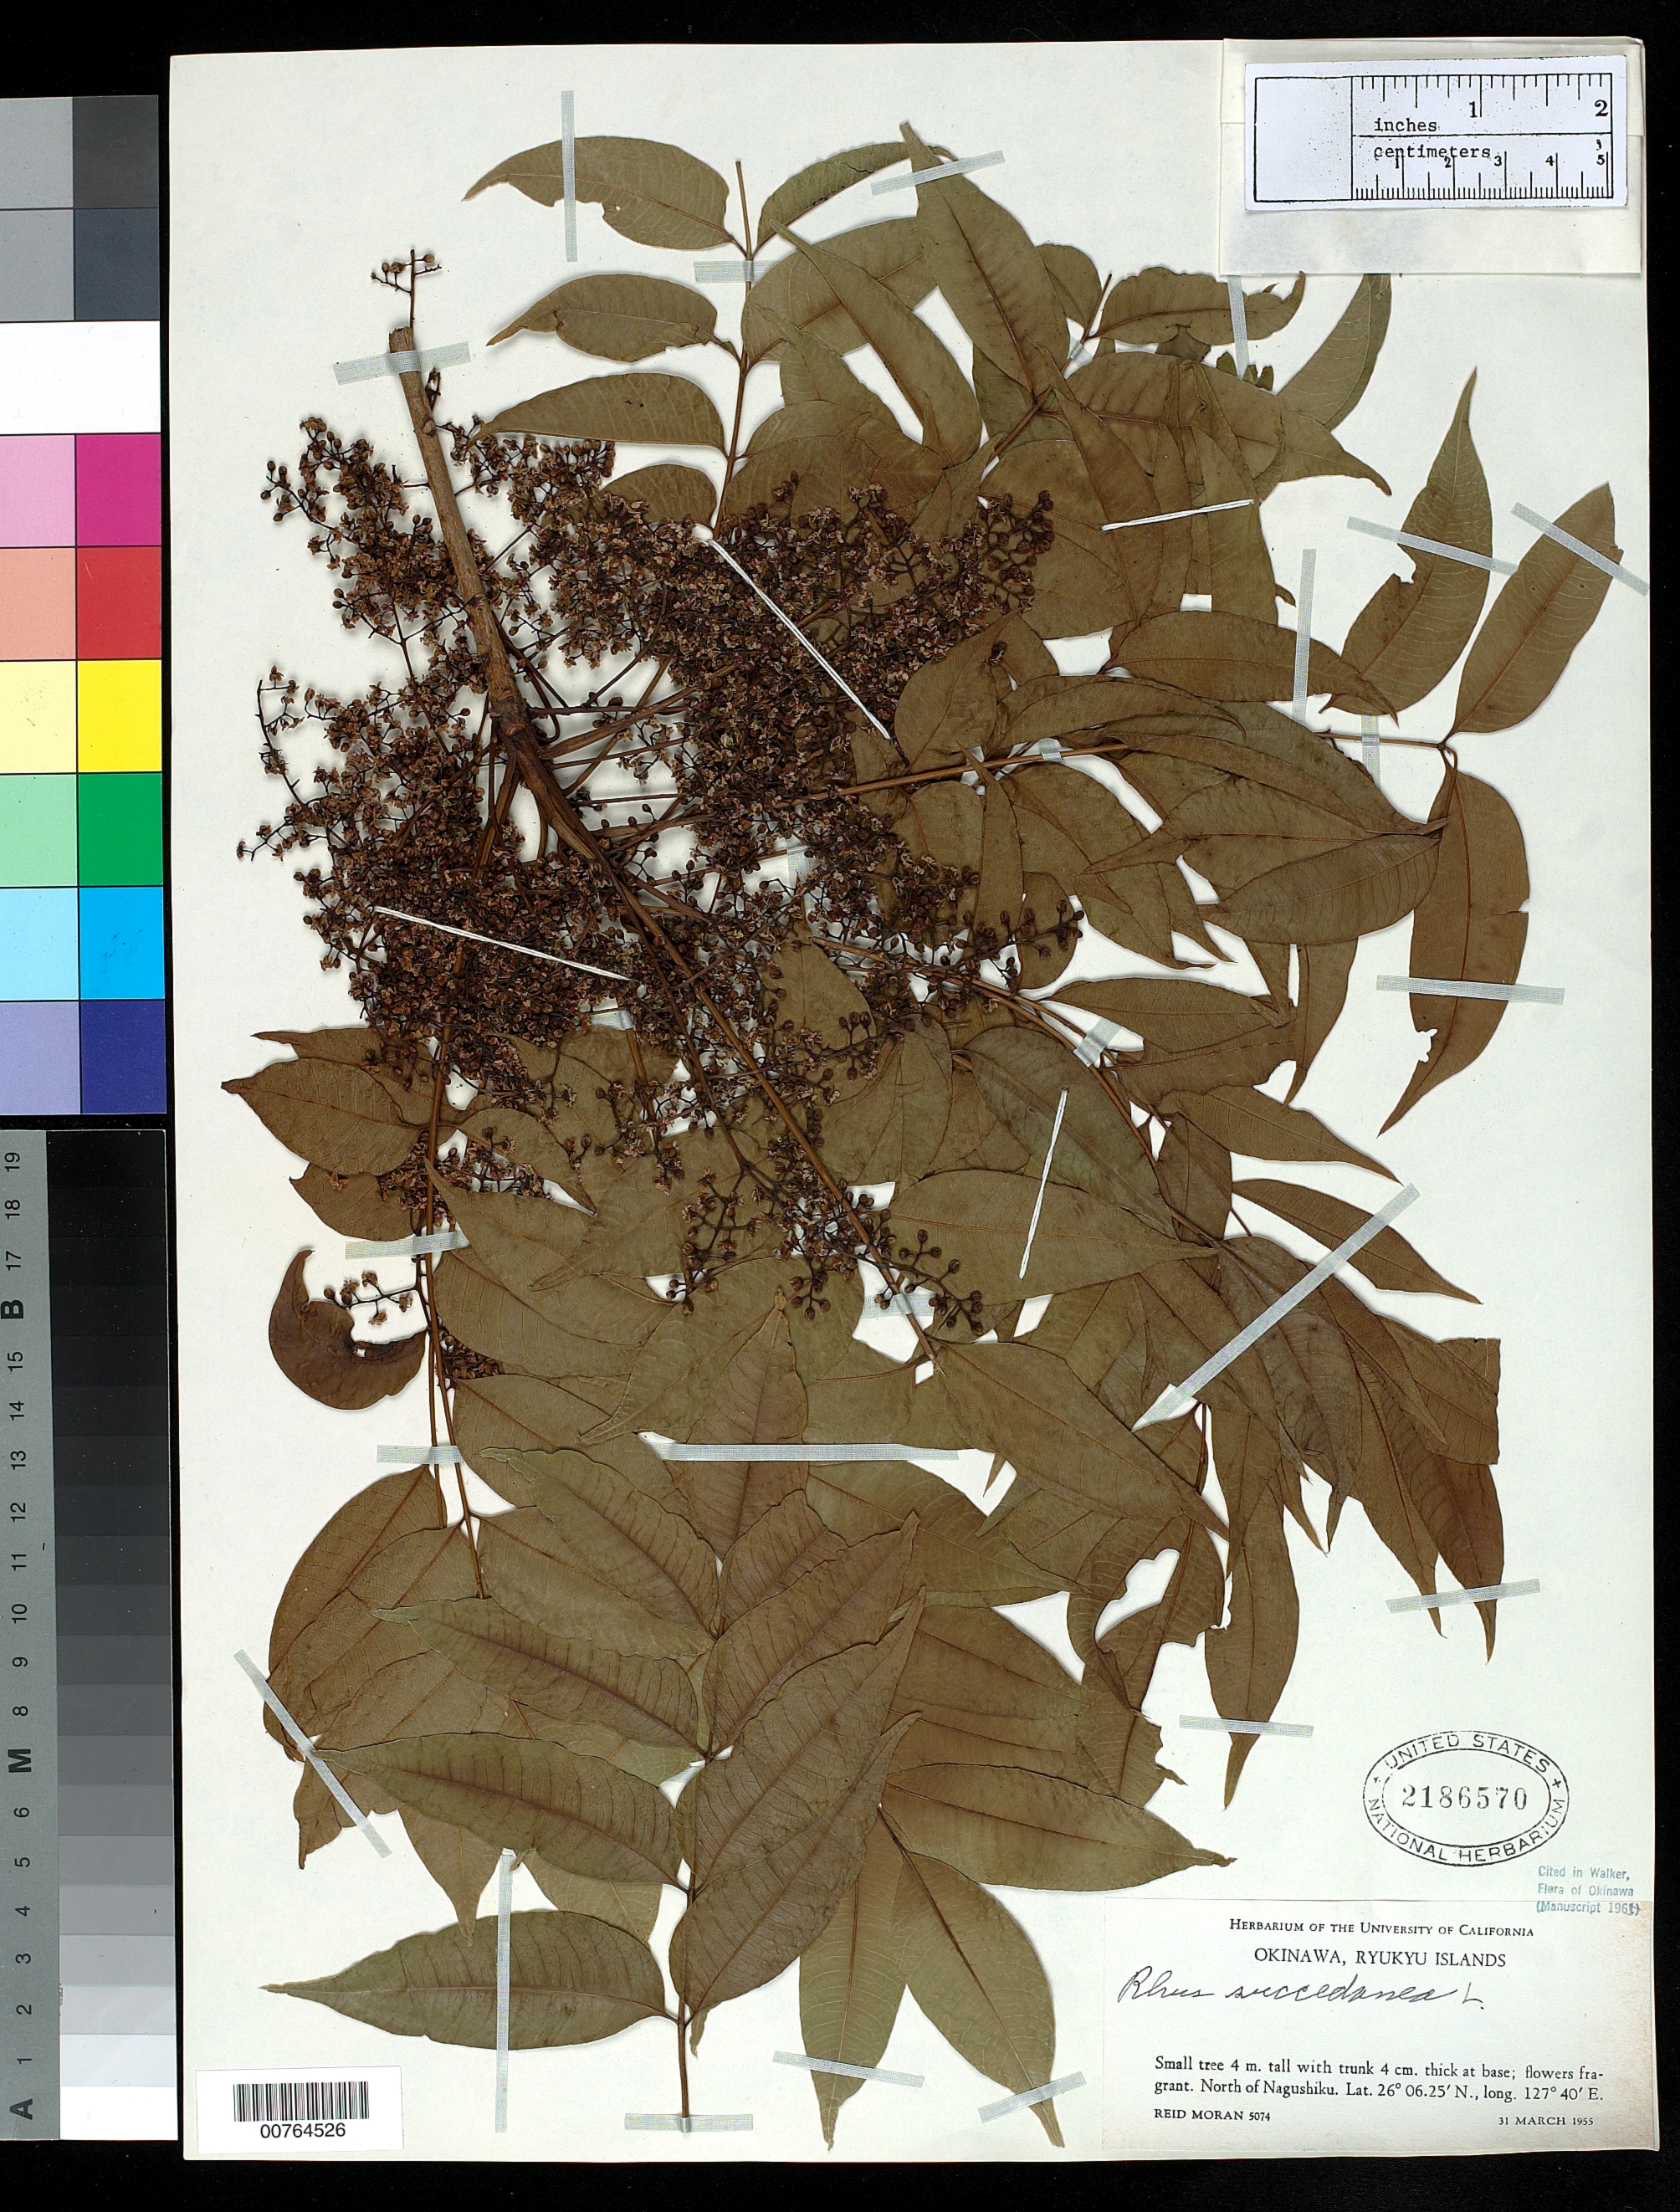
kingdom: Plantae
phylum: Tracheophyta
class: Magnoliopsida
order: Sapindales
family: Anacardiaceae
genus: Rhus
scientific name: Rhus succedanea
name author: L.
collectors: R. V. Moran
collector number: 5074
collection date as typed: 31 Mar 1955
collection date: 1955-03-31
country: Japan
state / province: Okinawa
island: Okinawa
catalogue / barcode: US 2186570